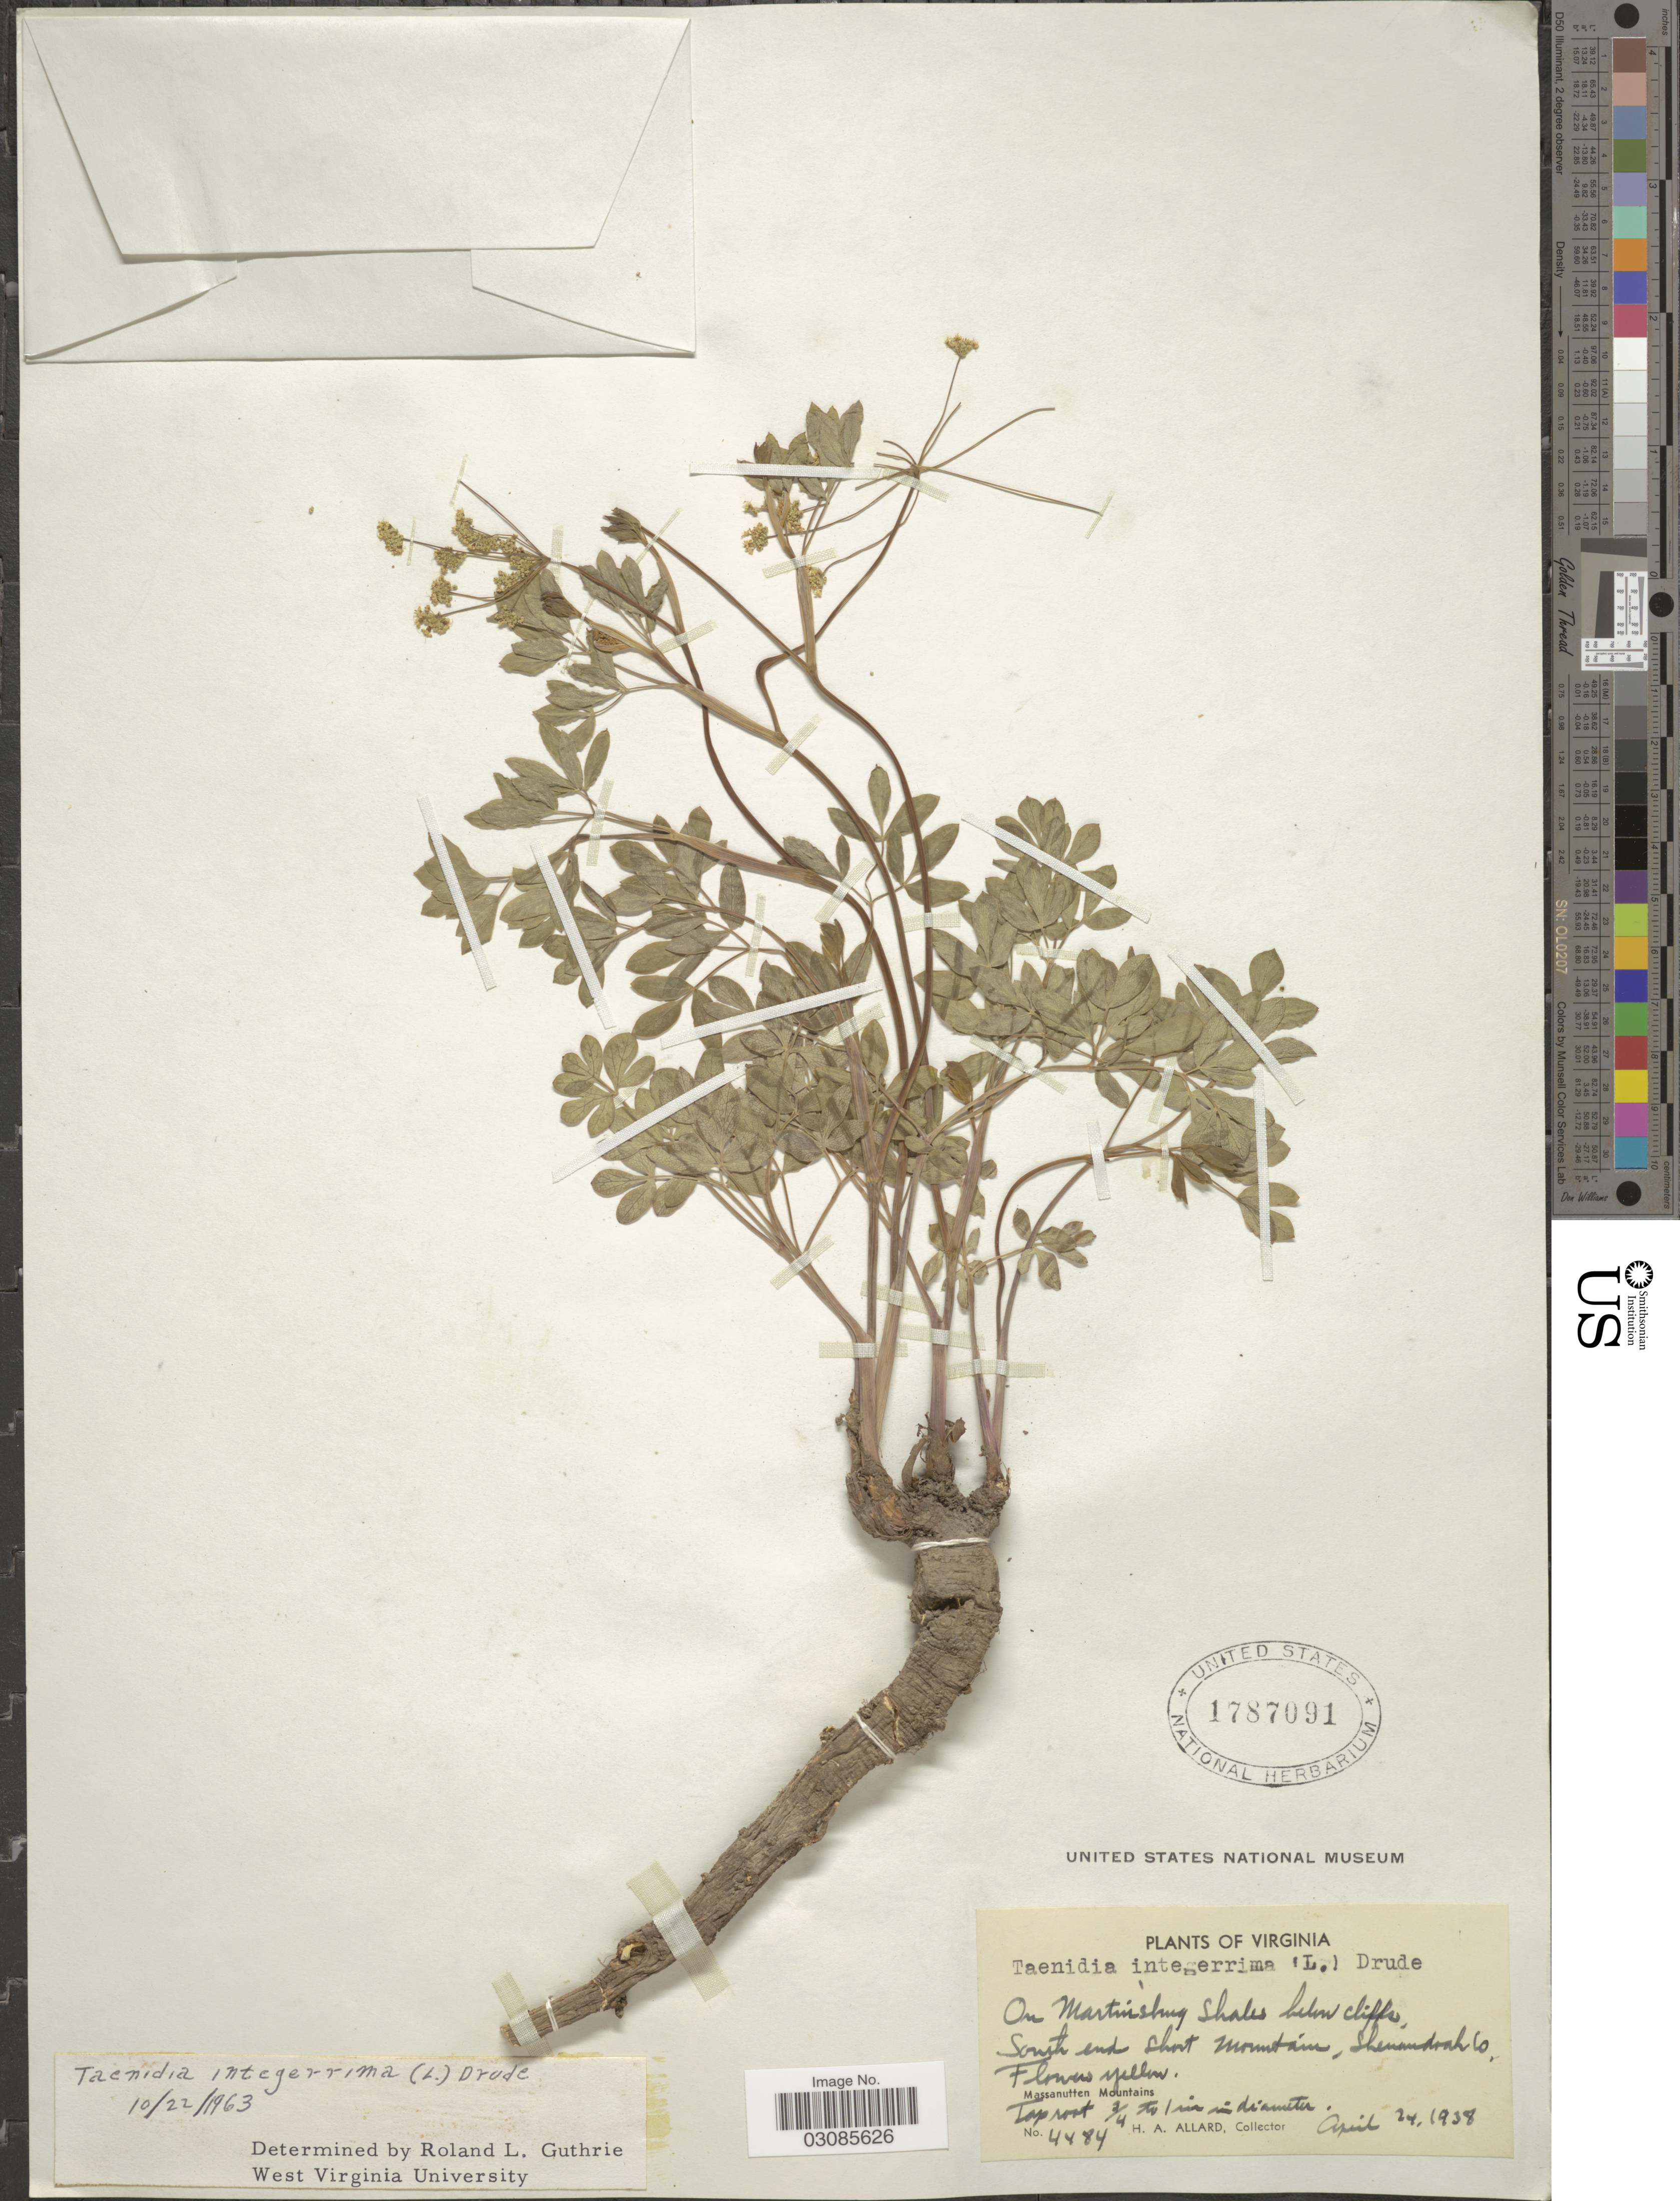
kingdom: Plantae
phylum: Tracheophyta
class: Magnoliopsida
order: Apiales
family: Apiaceae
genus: Taenidia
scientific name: Taenidia integerrima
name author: (L.) Drude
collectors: H. A. Allard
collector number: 4884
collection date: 1938-04-24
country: United States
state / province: Virginia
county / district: Shenandoah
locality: South end of Short Mountain, Shenandoah Co. Massanutten Mountains.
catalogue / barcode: US 1787091